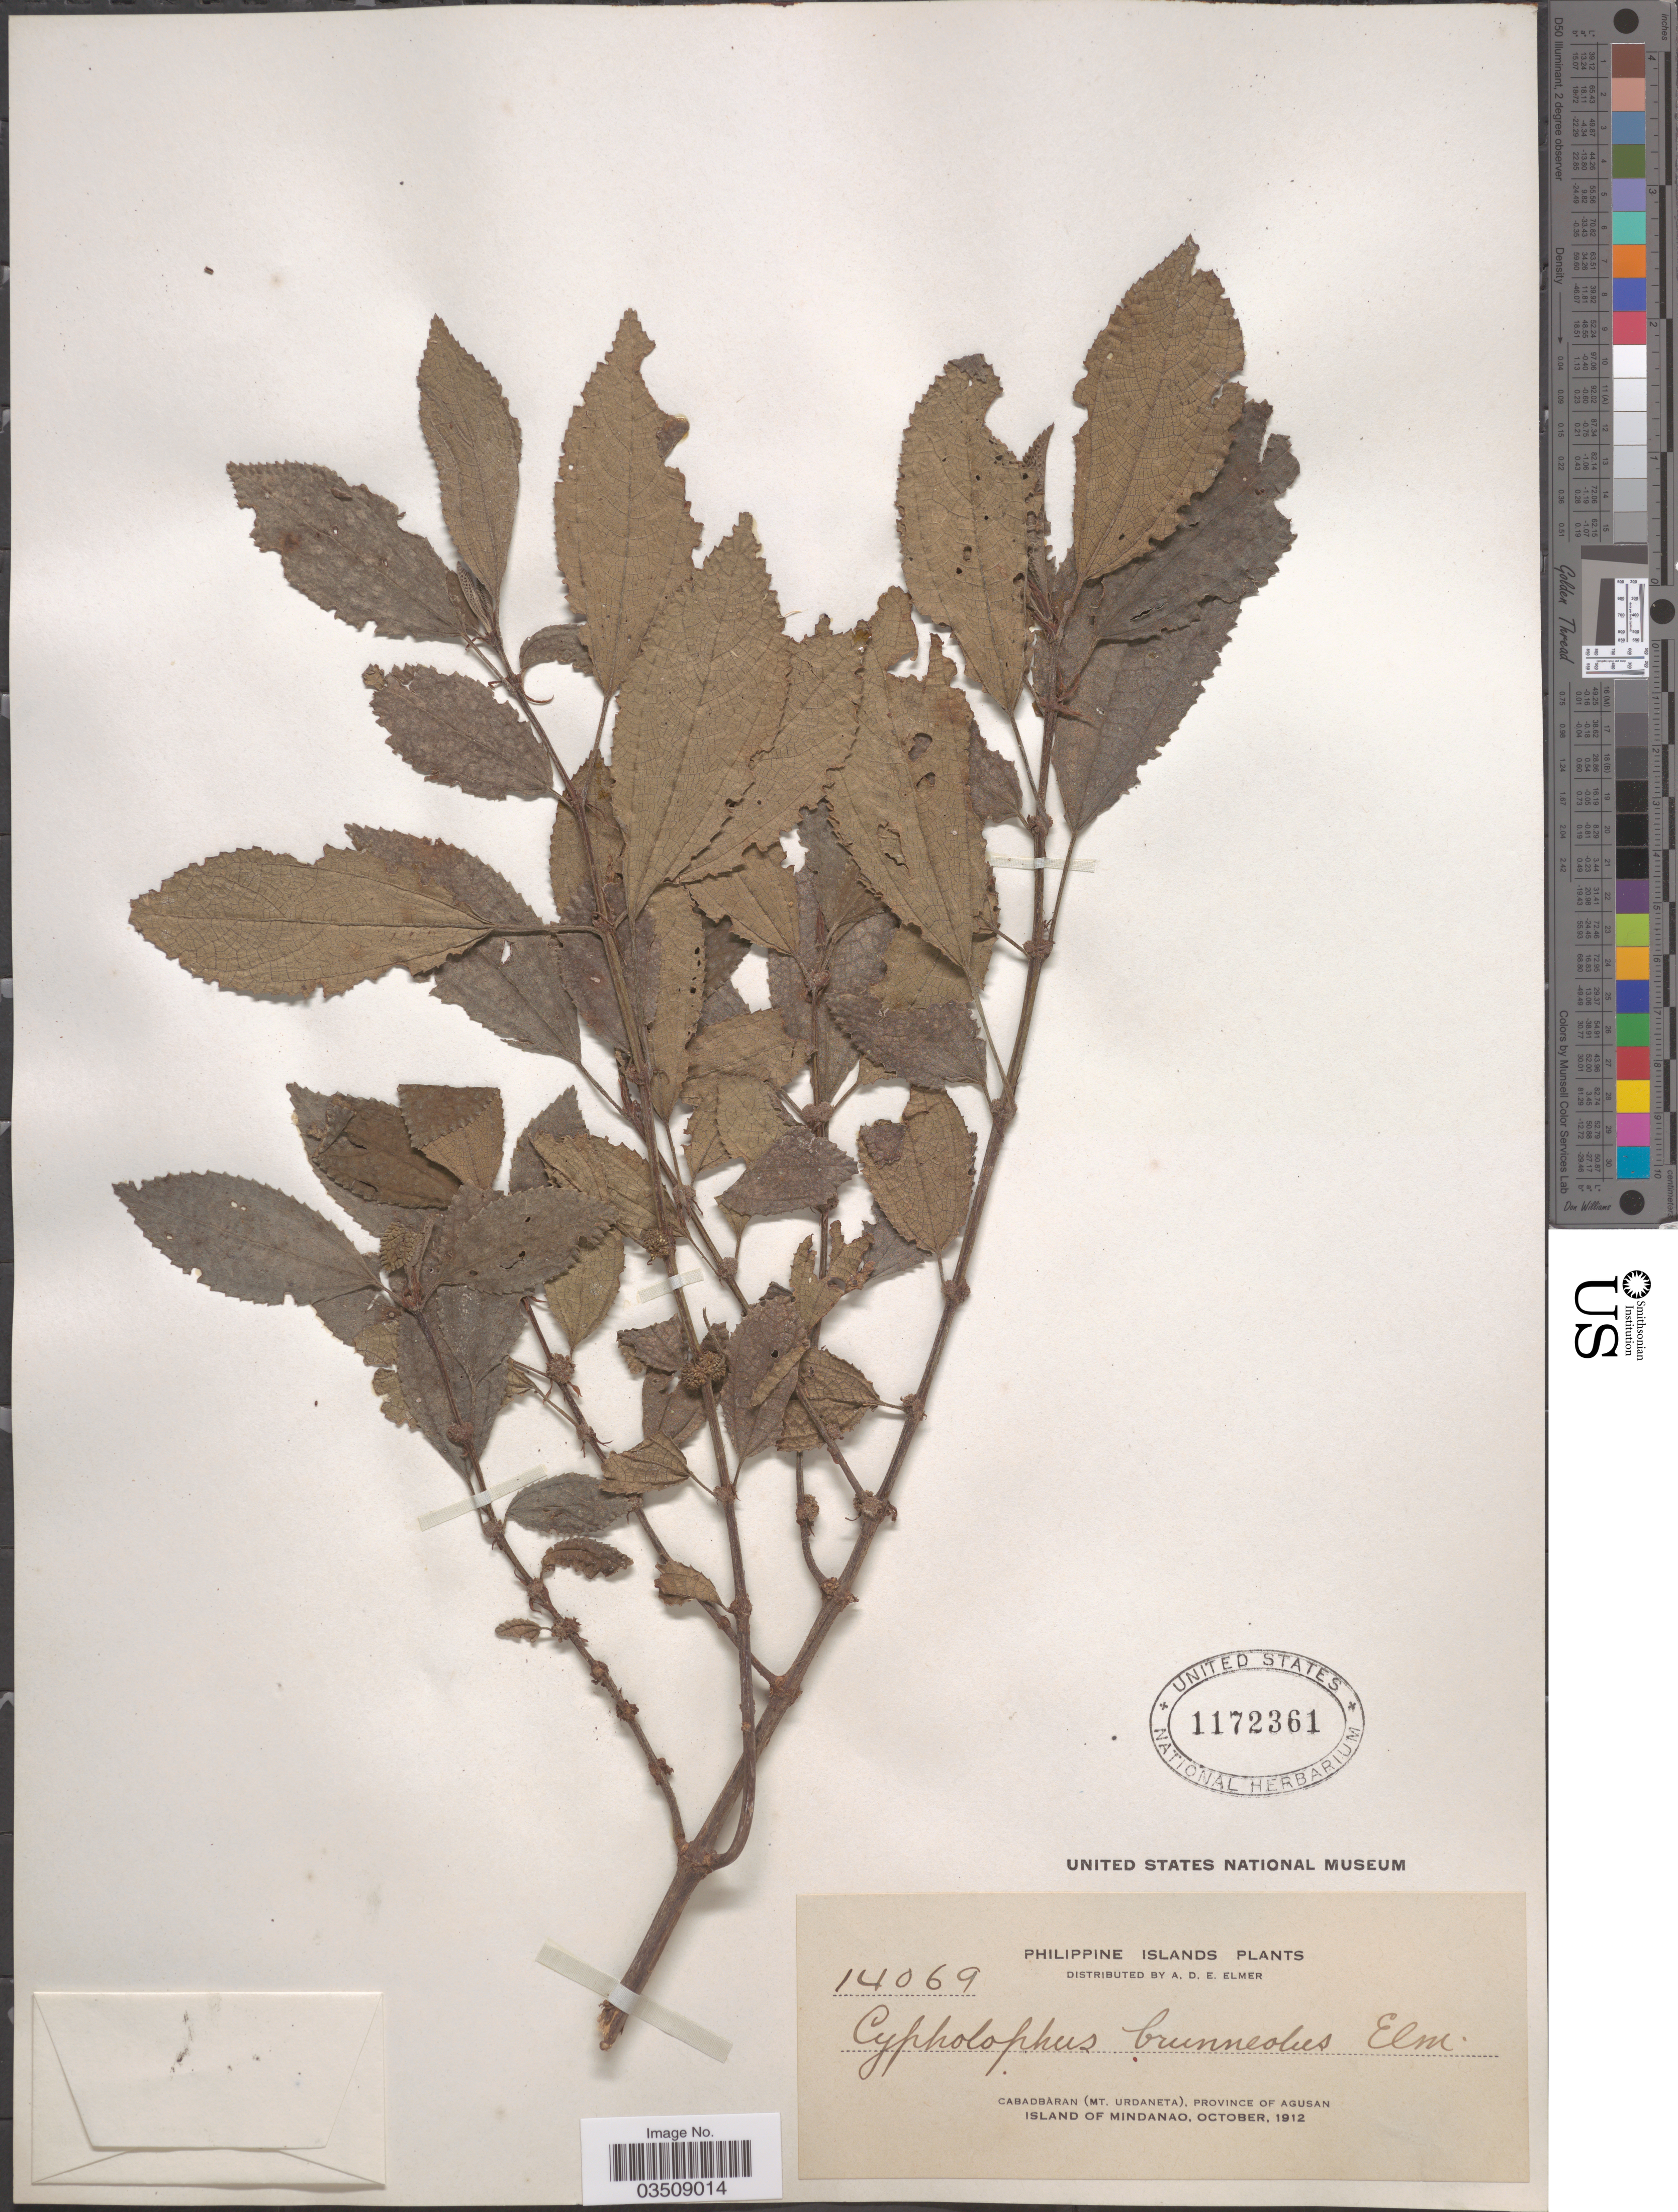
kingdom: Plantae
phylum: Tracheophyta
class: Magnoliopsida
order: Rosales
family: Urticaceae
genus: Cypholophus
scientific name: Cypholophus brunneolus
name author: Elmer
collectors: A. D. E. Elmer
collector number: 14069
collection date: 1912-10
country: Philippines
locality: Cabadbaran (Mt. Urdaneta), Province of Agusan. Island of Mindanao.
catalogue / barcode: US 1172361